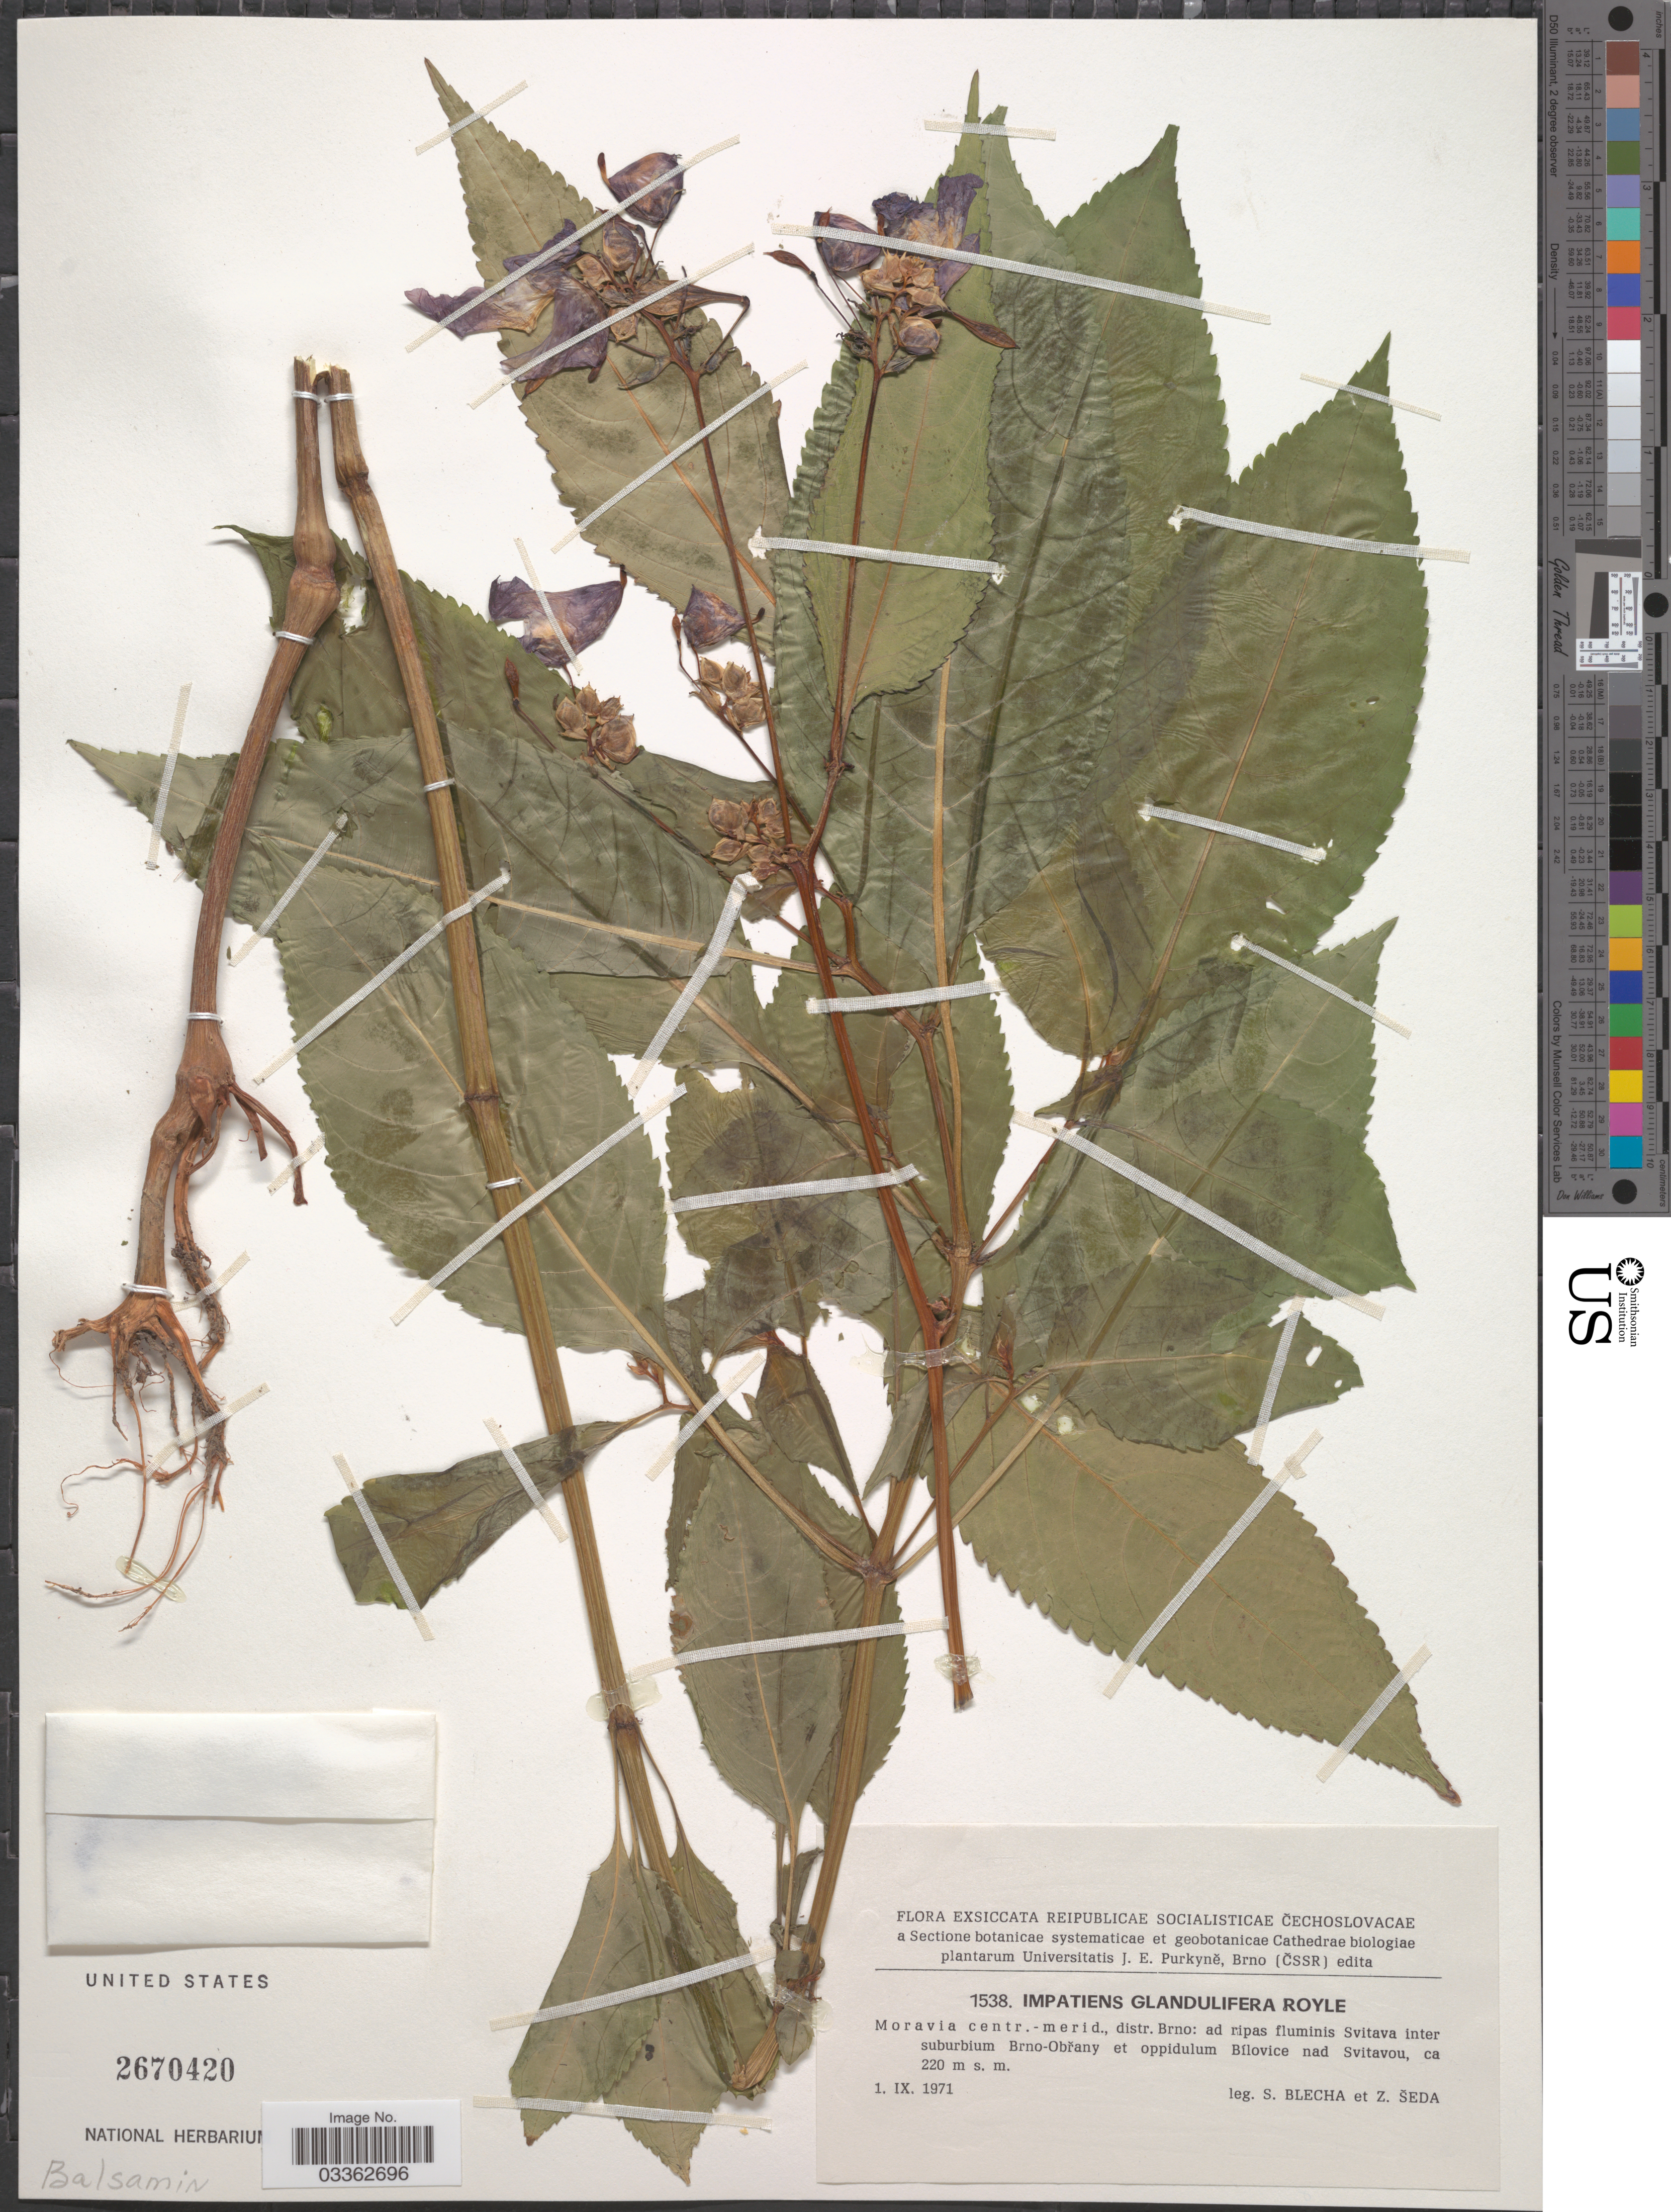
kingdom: Plantae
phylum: Tracheophyta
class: Magnoliopsida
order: Ericales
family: Balsaminaceae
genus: Impatiens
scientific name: Impatiens glandulifera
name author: Royle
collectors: S. Blecha & Z. Seda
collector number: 1538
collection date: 1971-09-01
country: Czechia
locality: Moravia centr.- merid., distr. Brno: ad ripas fluminis Svitava inter suburbium Brno-Obřany et oppidulum Bílovice nad Svitavou.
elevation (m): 220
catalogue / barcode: US 2670420